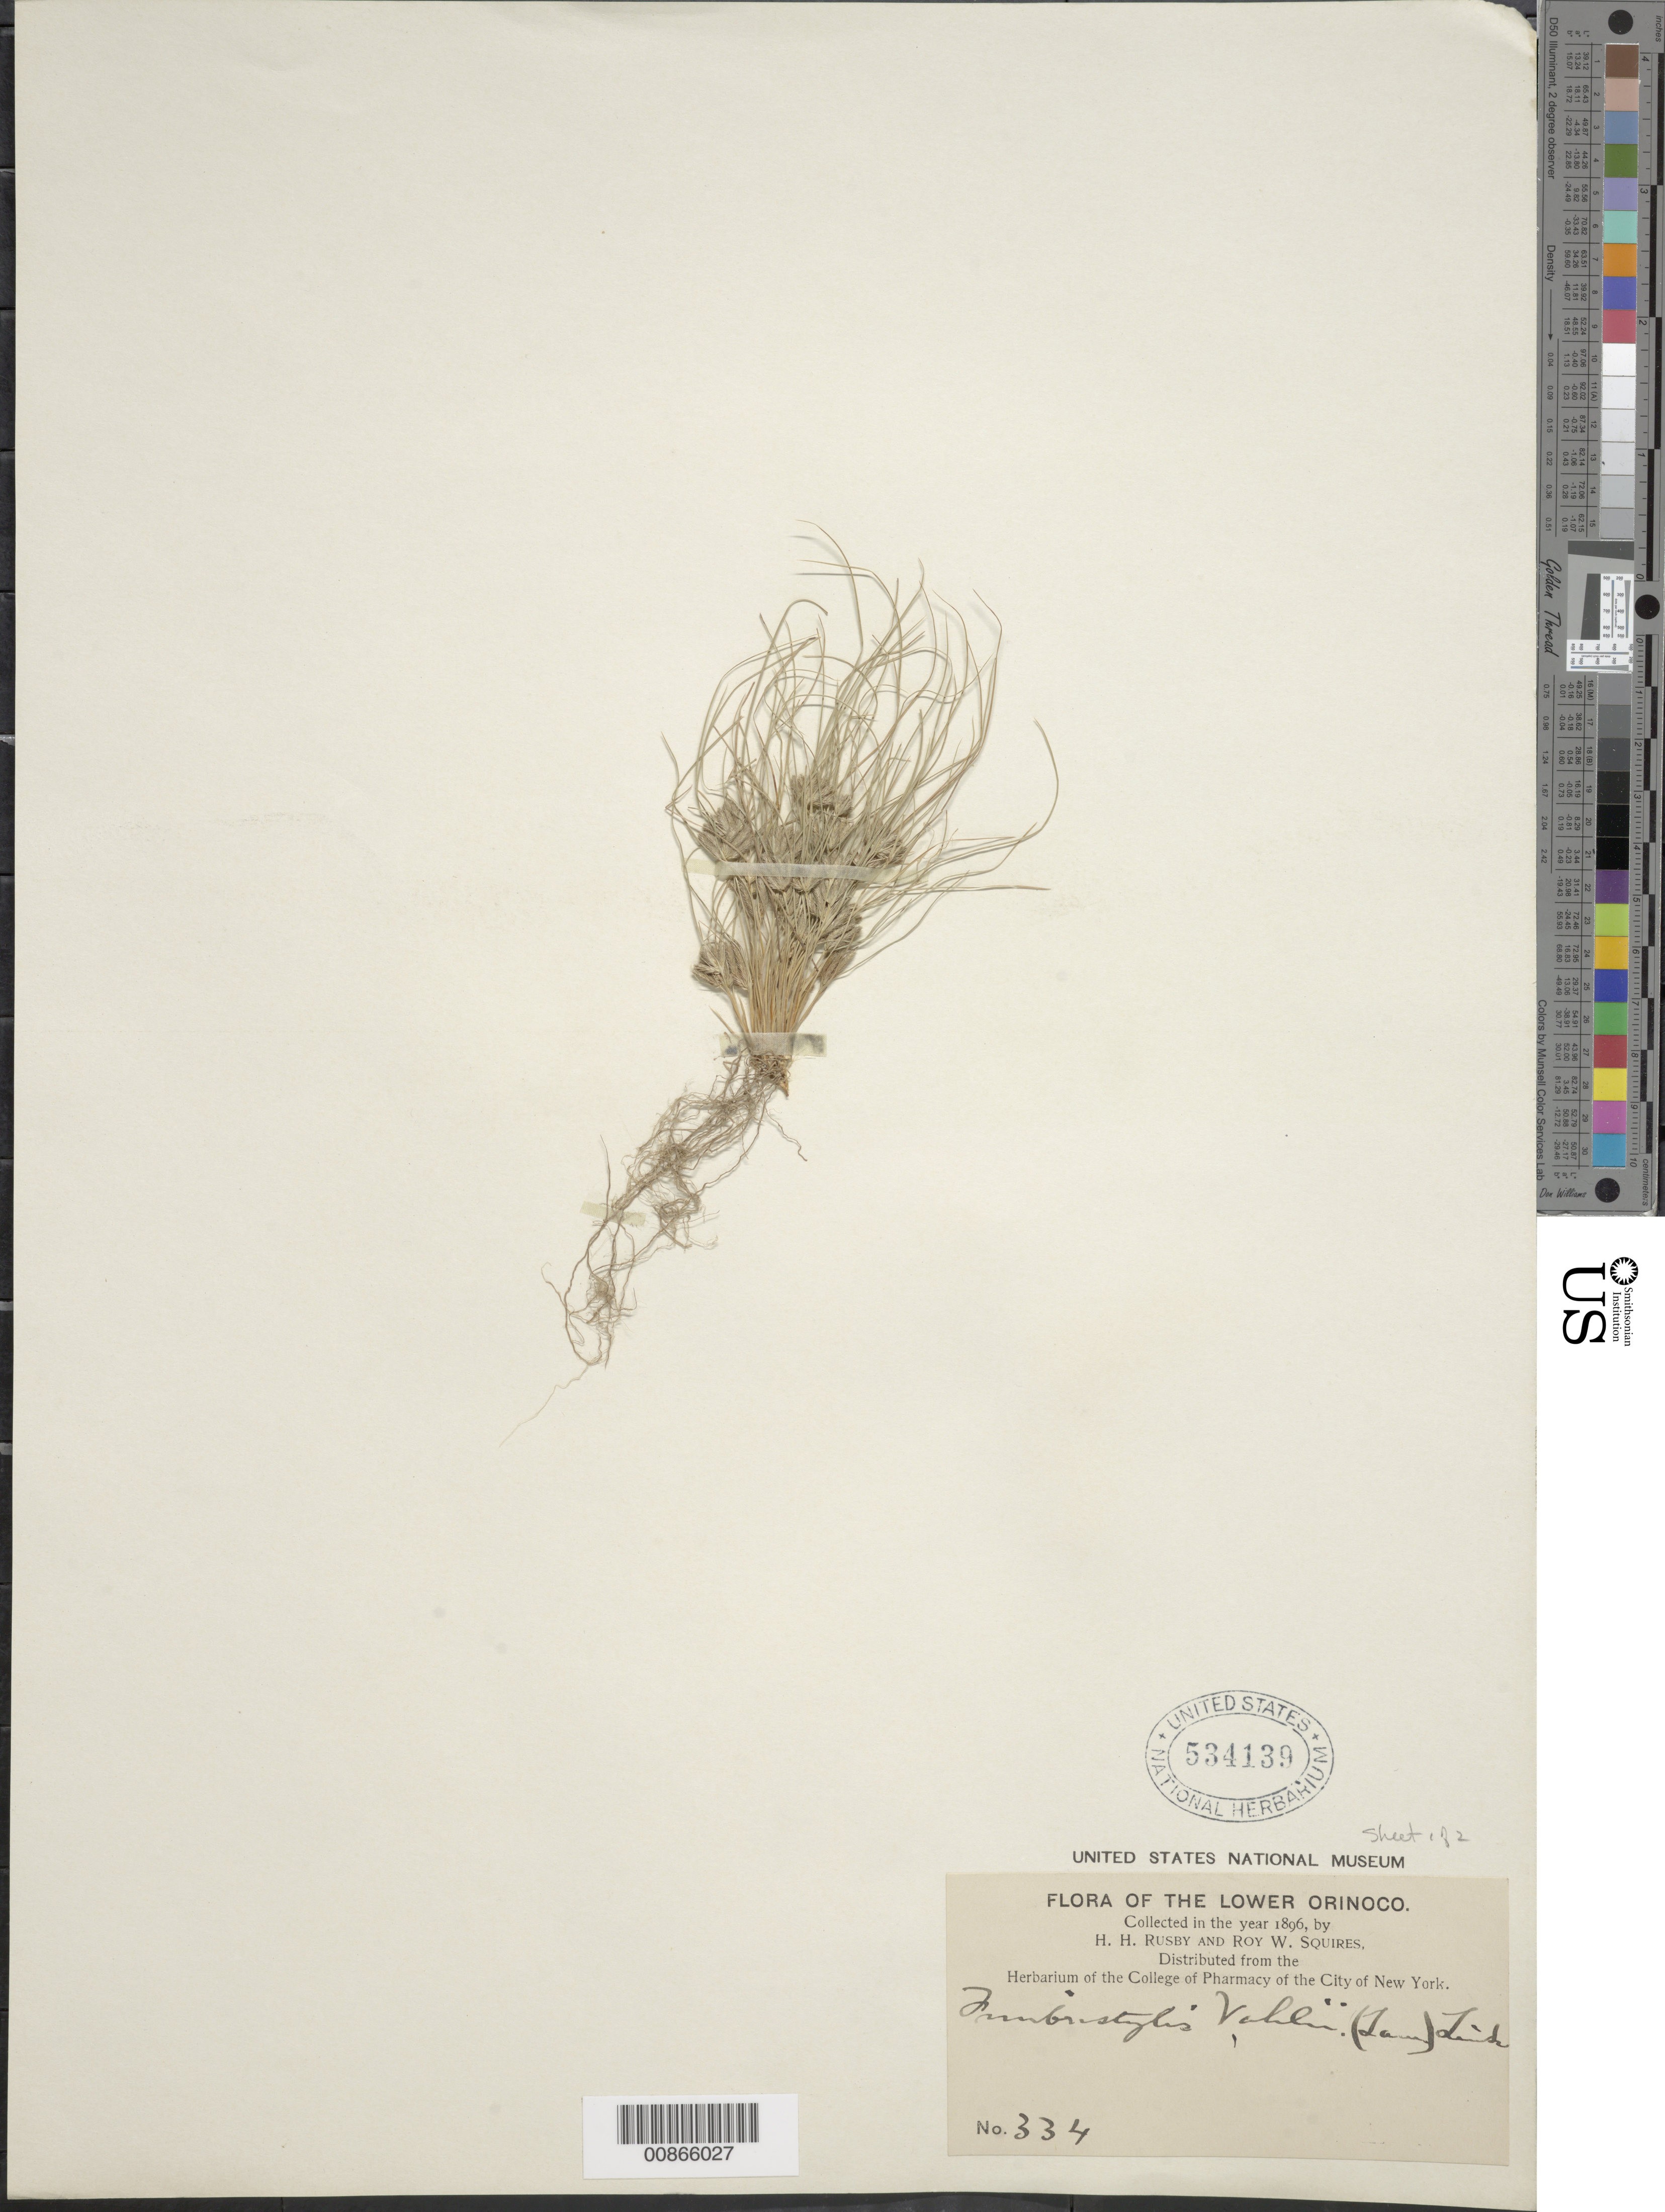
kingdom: Plantae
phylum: Tracheophyta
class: Liliopsida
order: Poales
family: Cyperaceae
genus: Fimbristylis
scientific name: Fimbristylis vahlii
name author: (Lam.) Link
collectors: H. H. Rusby & R. Squires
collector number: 334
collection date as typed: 1896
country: Venezuela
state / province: Delta Amacuro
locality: Lower Orinoco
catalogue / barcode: US 534139